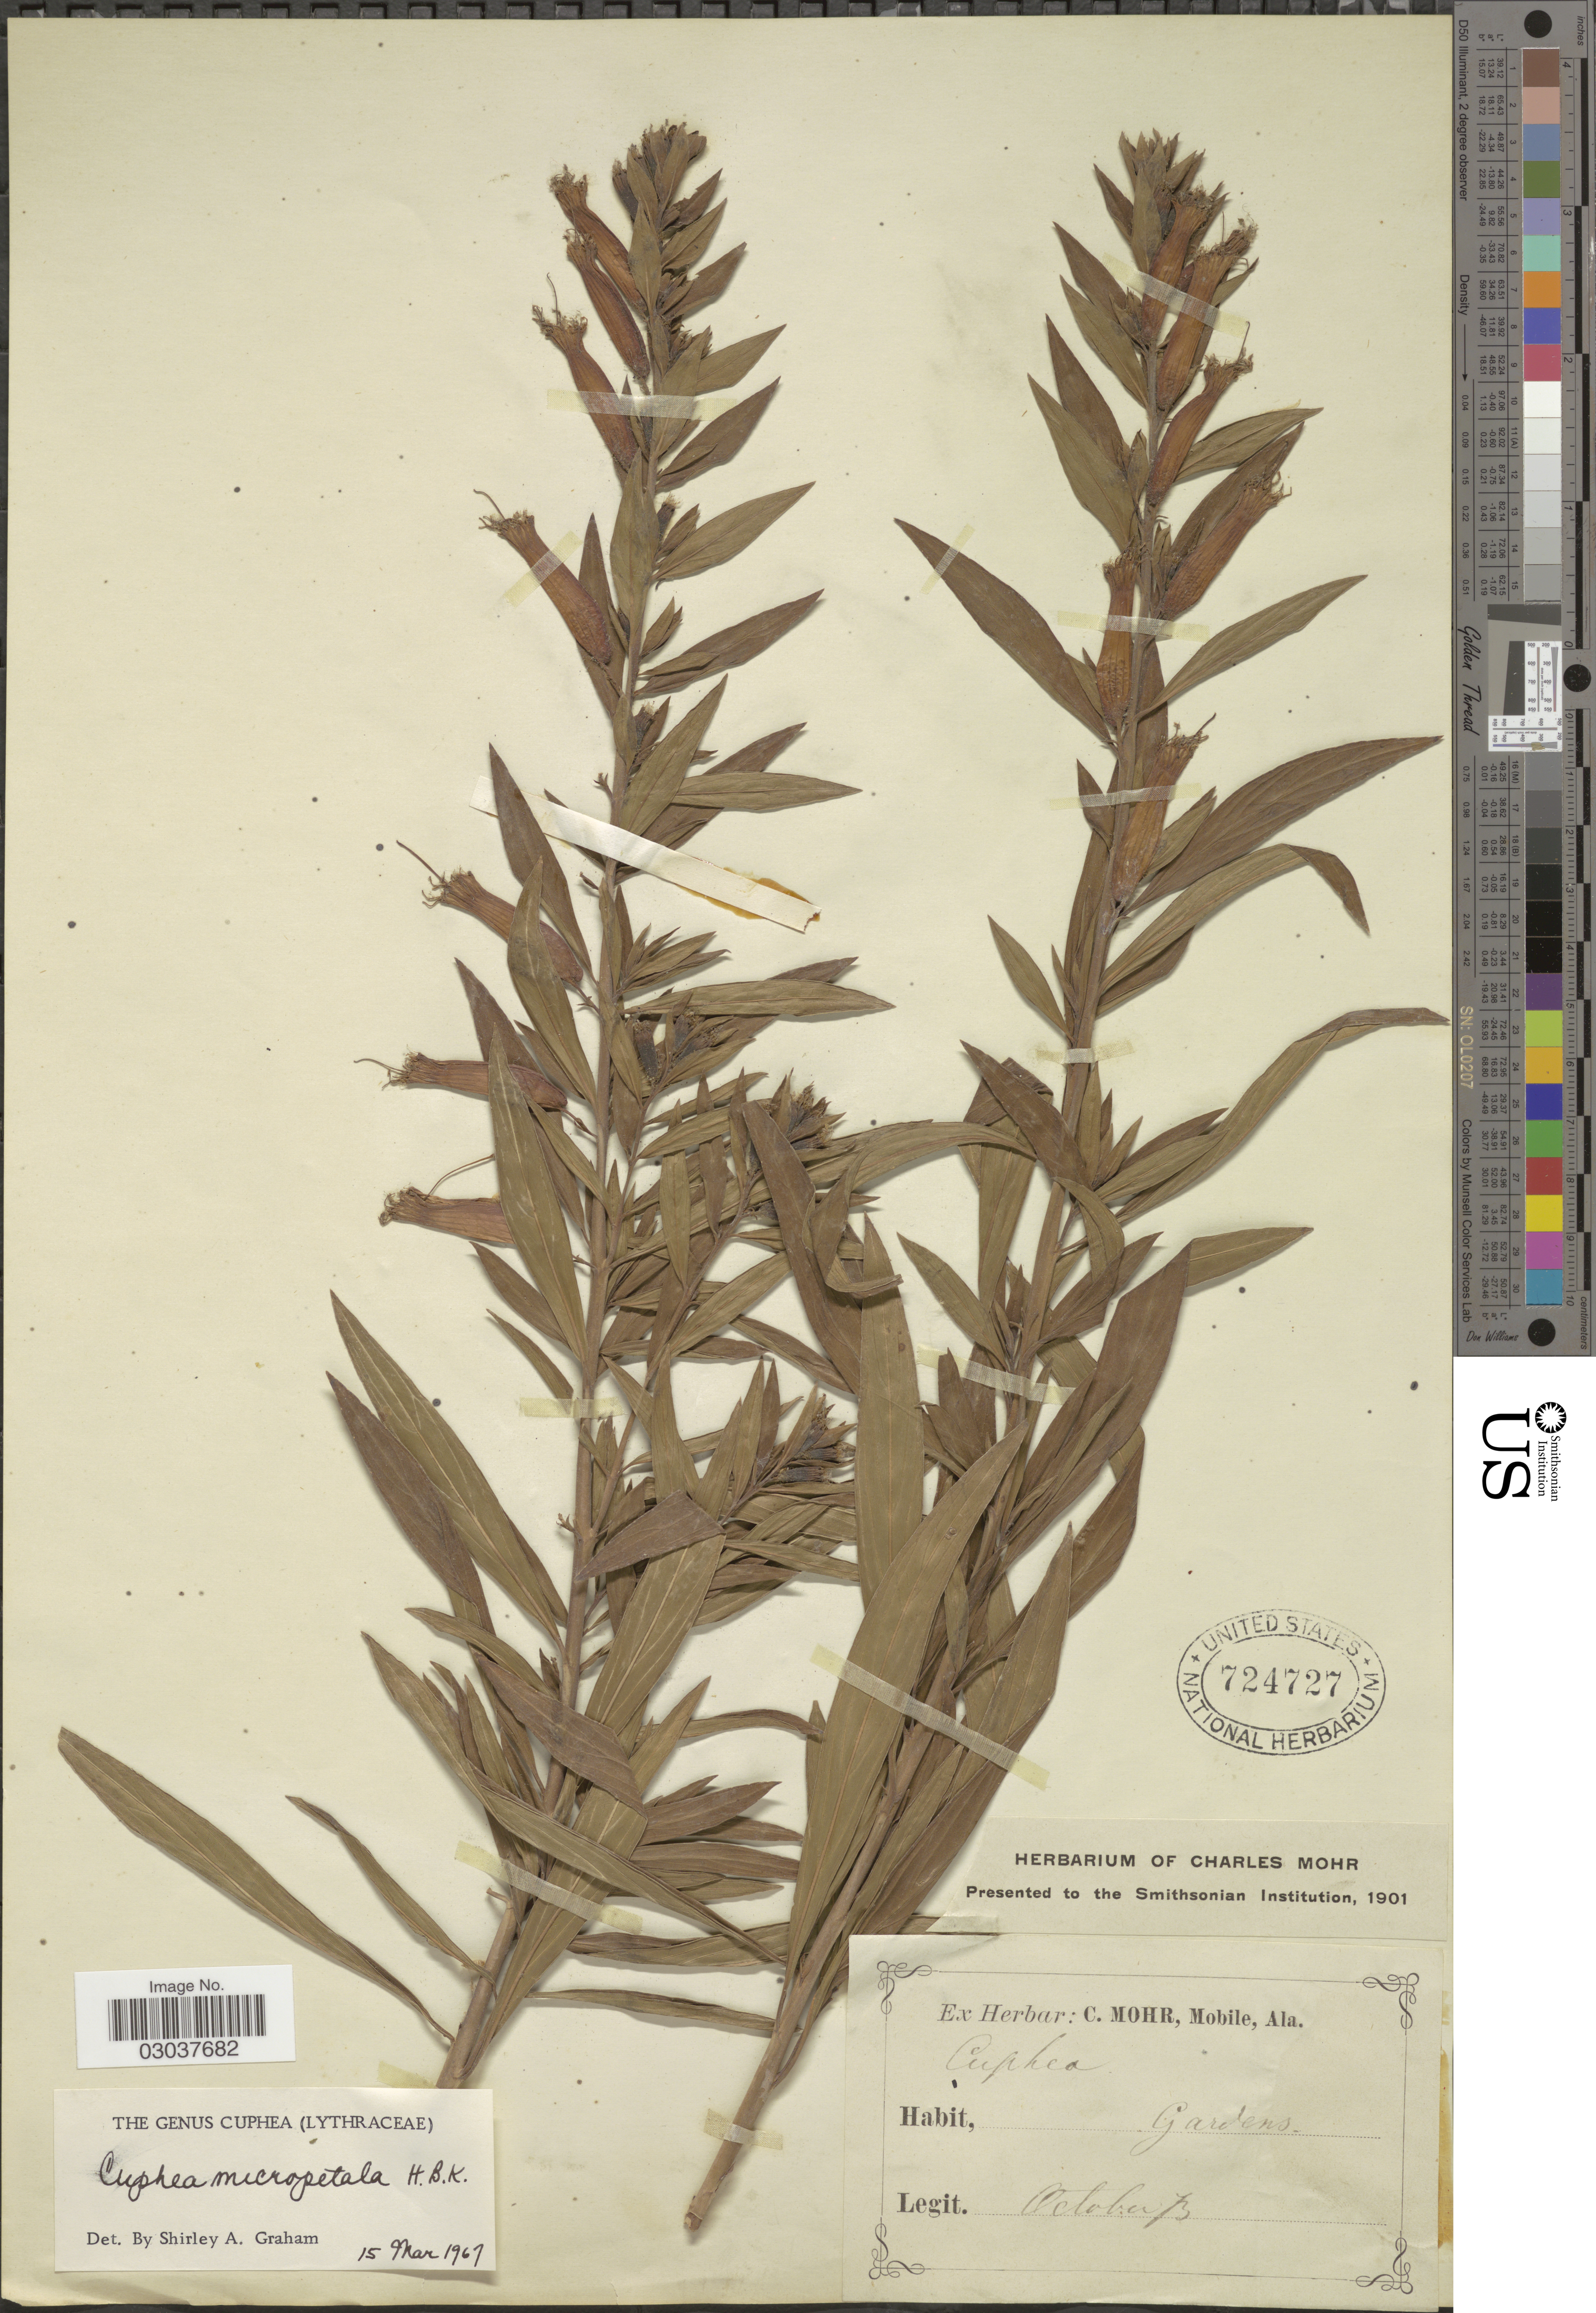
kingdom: Plantae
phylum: Tracheophyta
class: Magnoliopsida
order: Myrtales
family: Lythraceae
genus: Cuphea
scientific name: Cuphea micropetala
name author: Kunth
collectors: ex herb. Charles Mohr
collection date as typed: Transcribed d/m/y: /10/73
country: United States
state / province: Alabama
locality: Gardens.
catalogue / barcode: US 724727